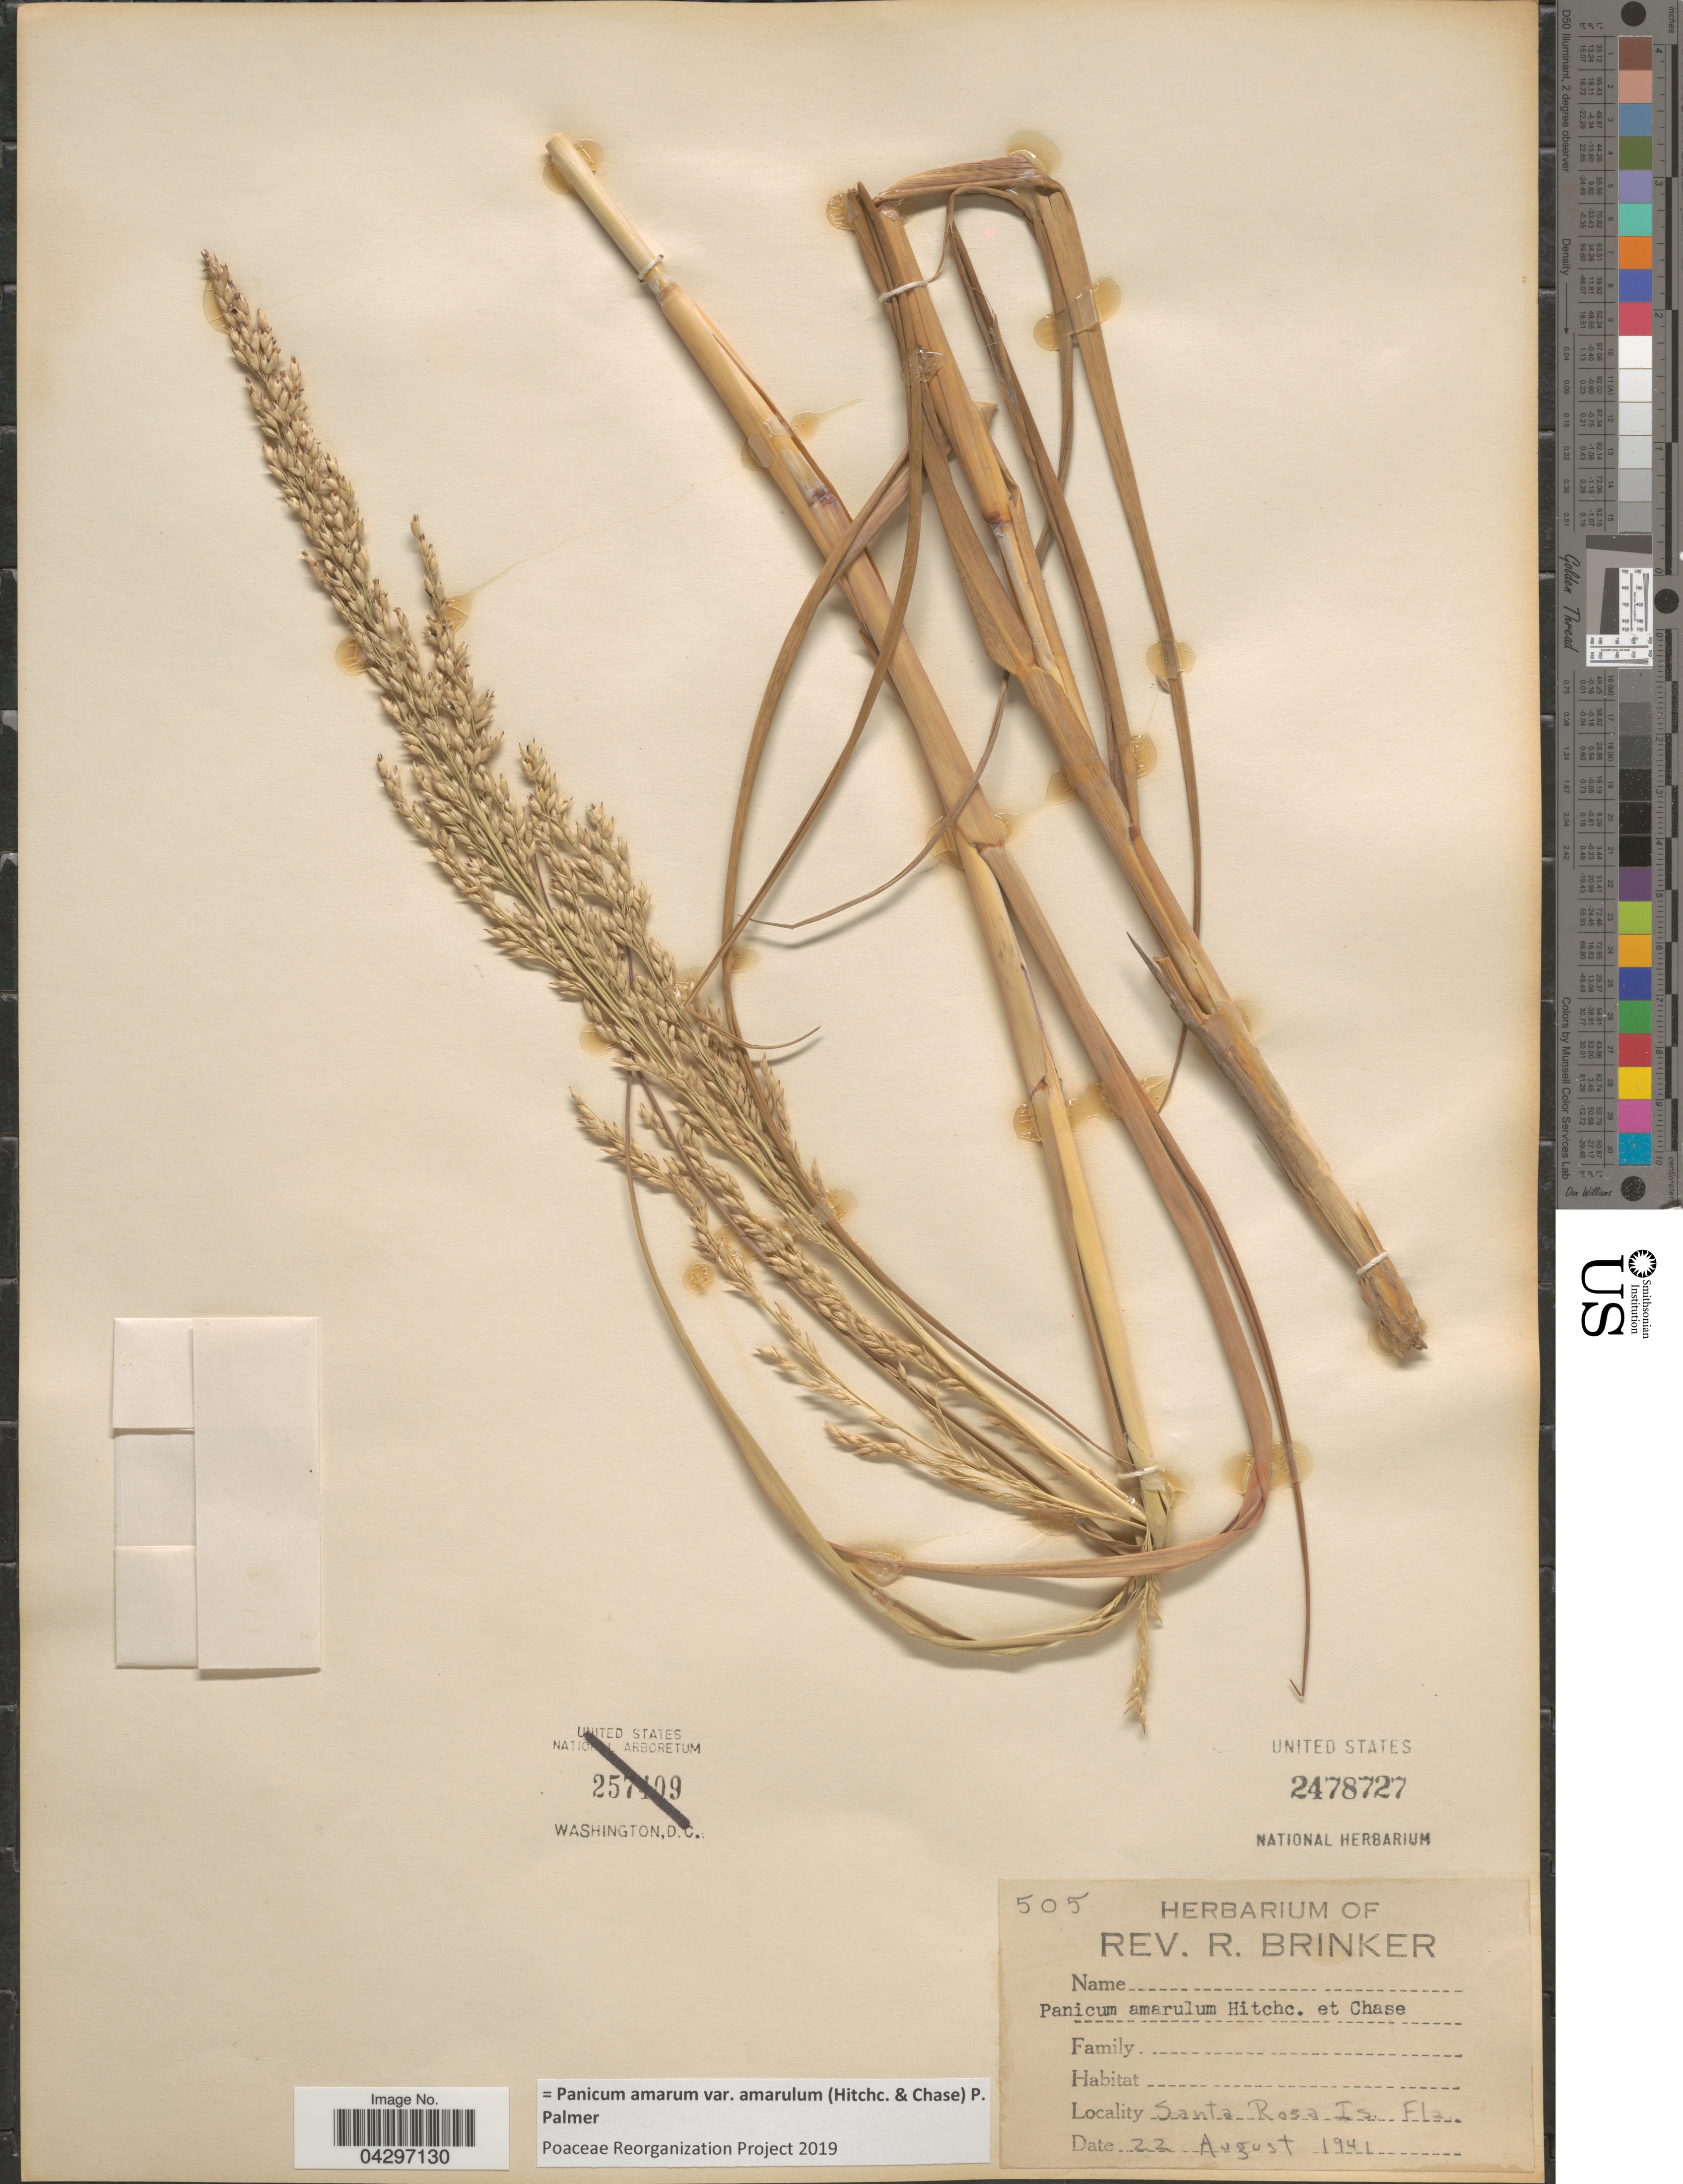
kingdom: Plantae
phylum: Tracheophyta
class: Liliopsida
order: Poales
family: Poaceae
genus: Panicum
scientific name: Panicum amarum var. amarulum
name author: (Hitchc. & Chase) Freckmann & Lelong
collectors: ex herb. Rev. R. Brinker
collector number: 505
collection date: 1941-08-22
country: United States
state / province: Florida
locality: Santa Rosa Is.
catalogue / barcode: US 2478727